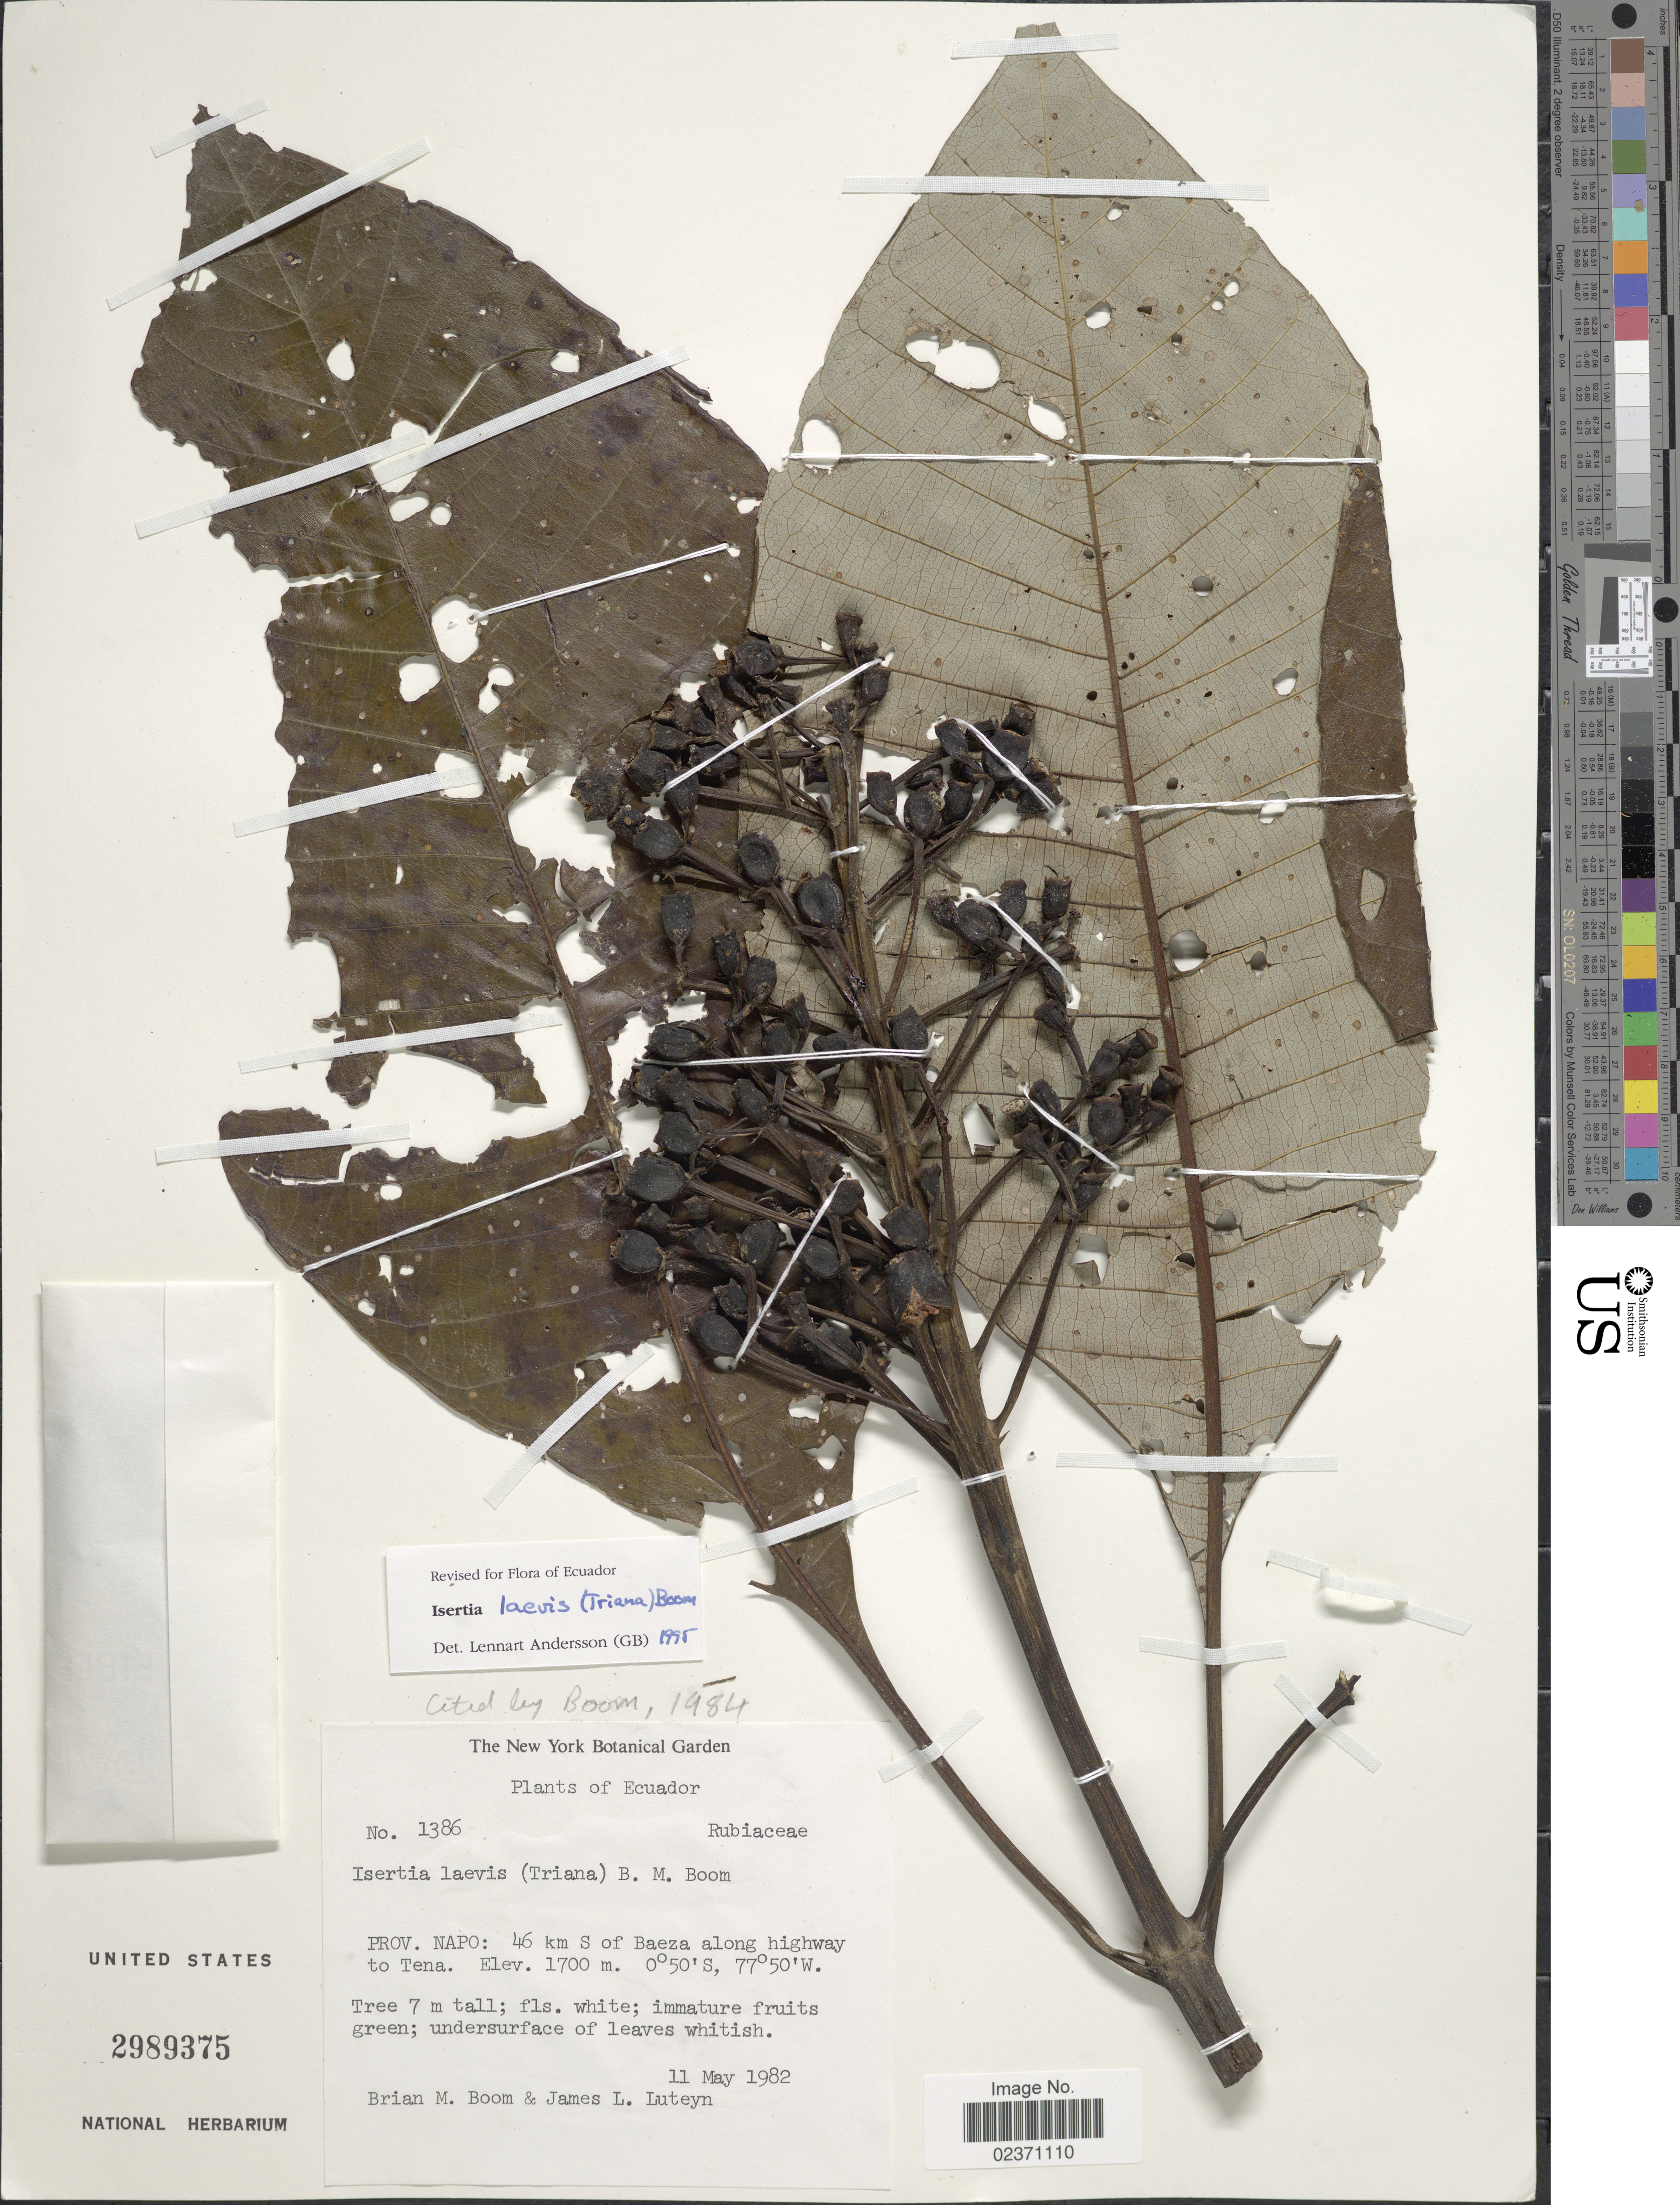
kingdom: Plantae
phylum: Tracheophyta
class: Magnoliopsida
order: Gentianales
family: Rubiaceae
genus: Isertia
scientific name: Isertia laevis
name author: (Triana) B.M. Boom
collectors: B. M. Boom & J. L. Luteyn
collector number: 1386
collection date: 1982-05-11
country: Ecuador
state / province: Napo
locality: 46 km S of Baeza along highway to Tena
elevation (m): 1700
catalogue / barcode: US 2989375